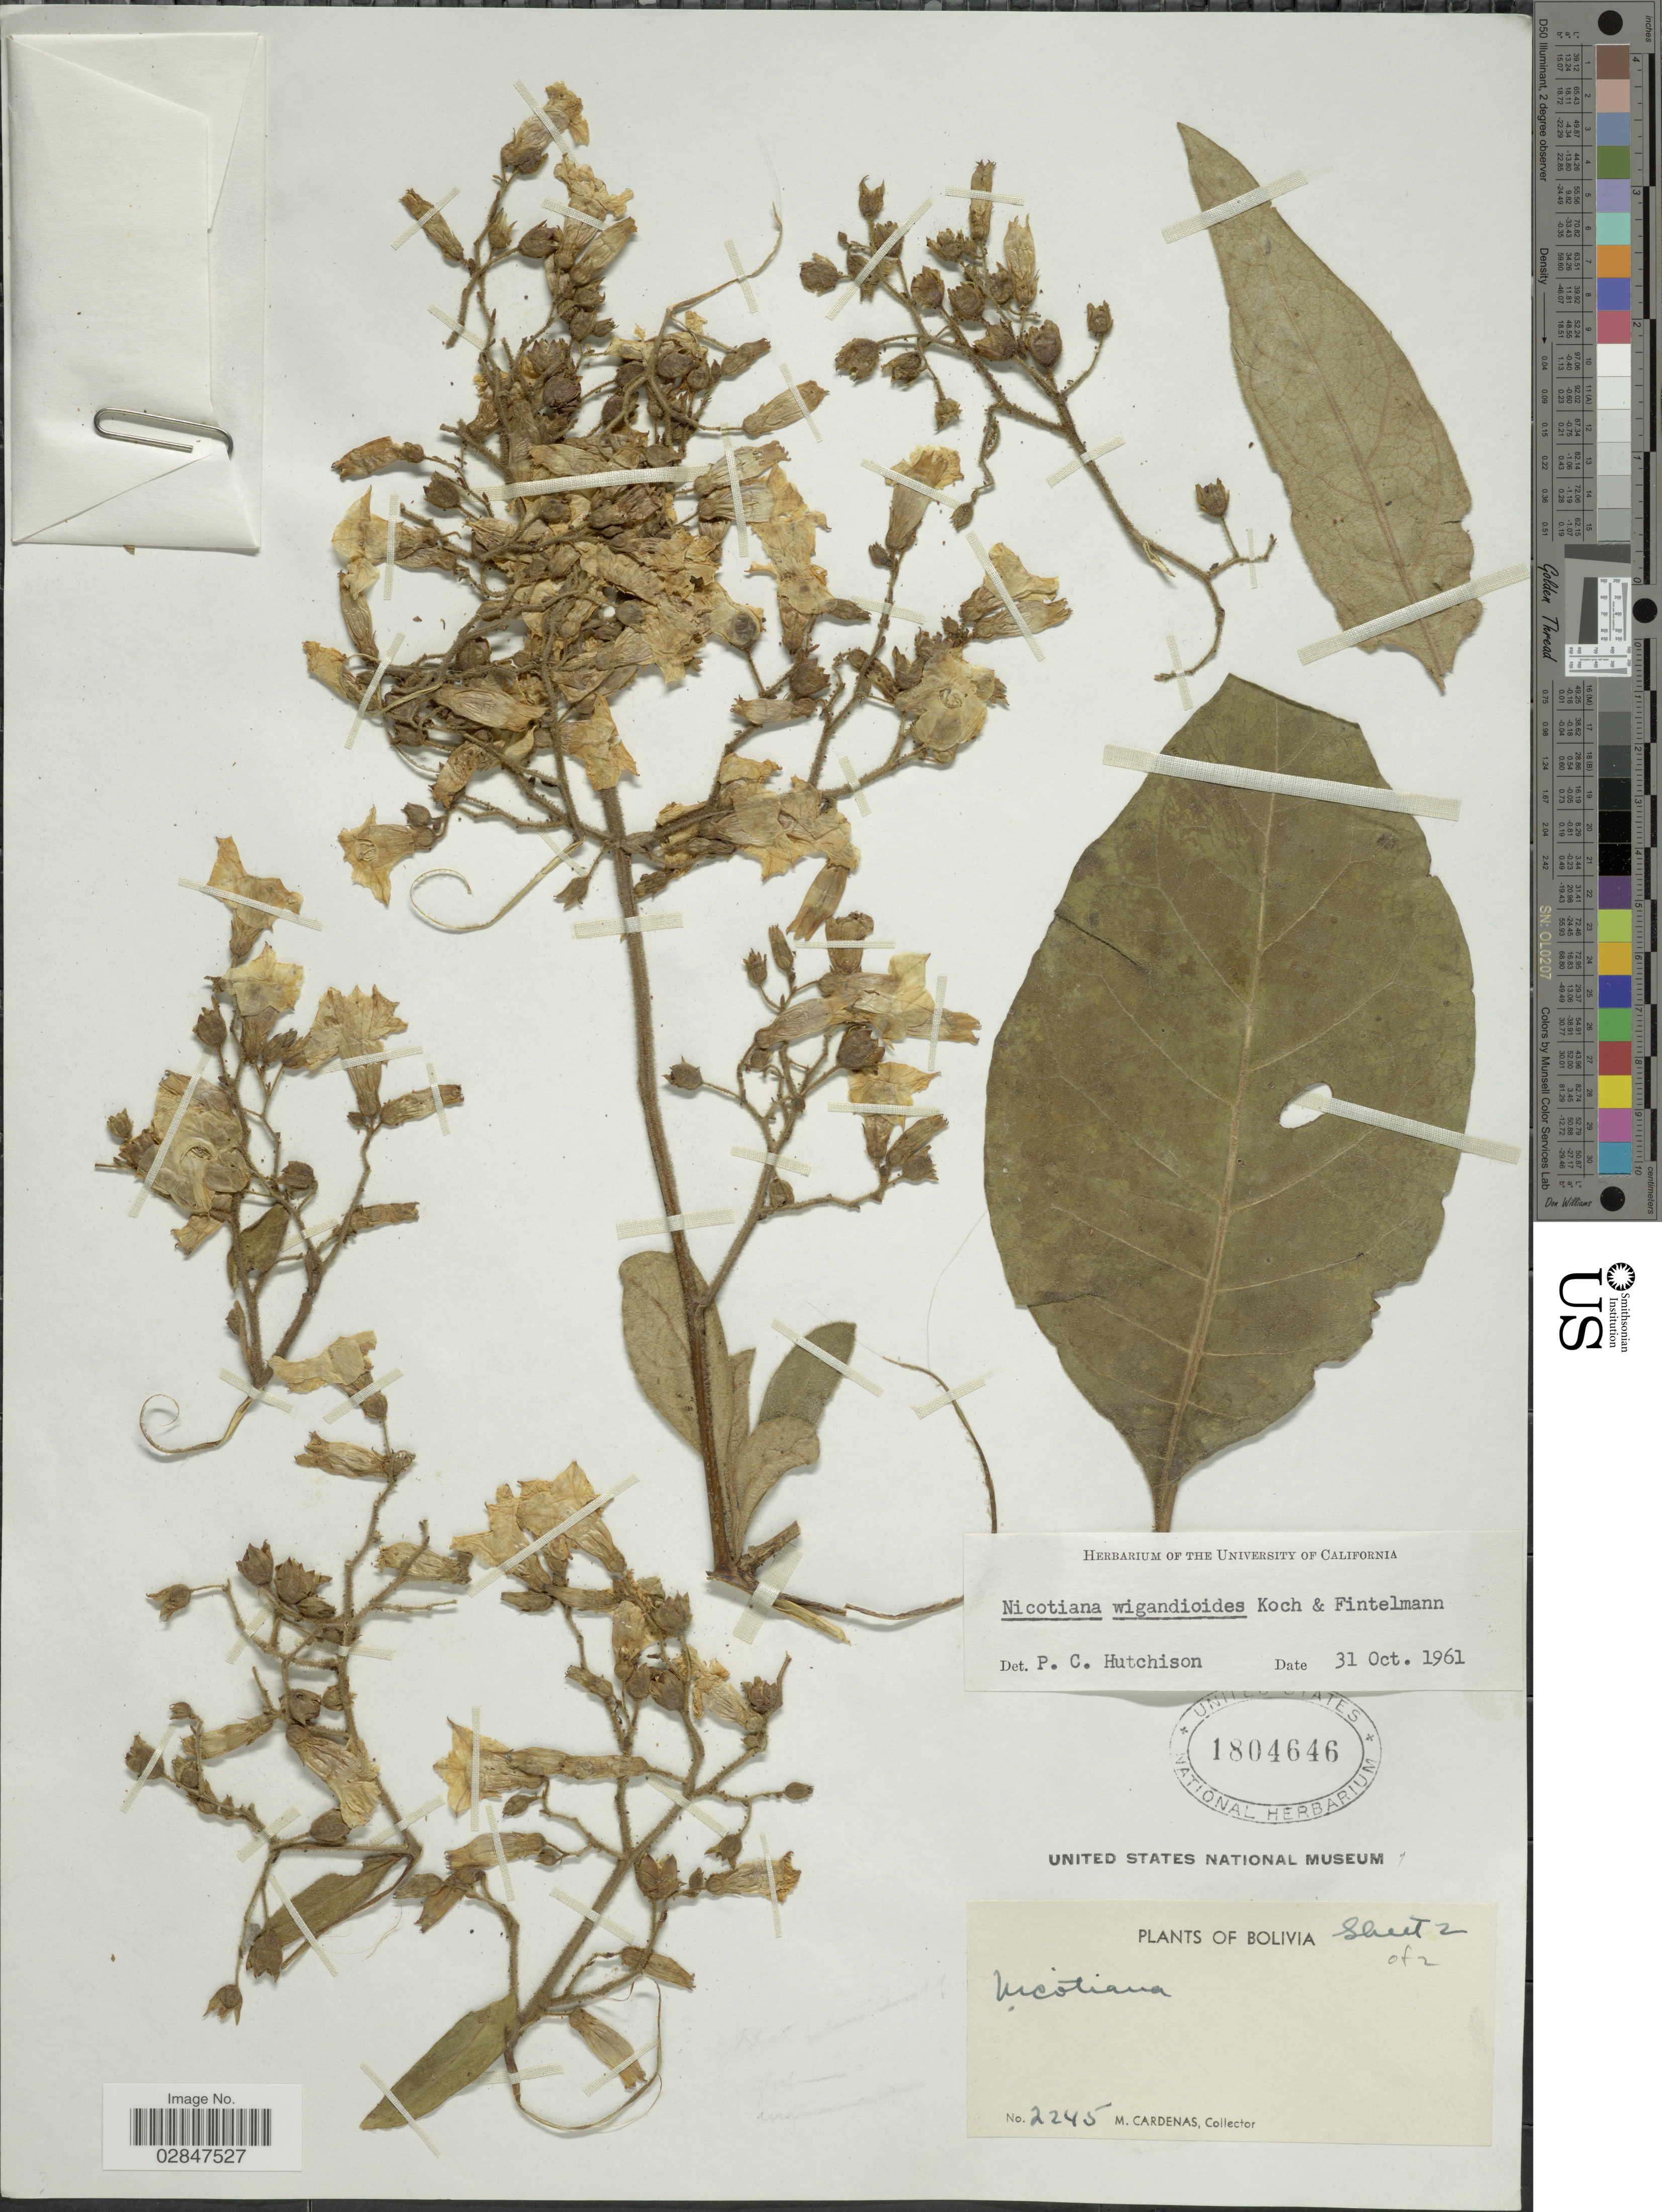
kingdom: Plantae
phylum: Tracheophyta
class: Magnoliopsida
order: Solanales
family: Solanaceae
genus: Nicotiana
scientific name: Nicotiana wigandioides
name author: K. Koch & Fintelm.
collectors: M. Cárdenas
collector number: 2245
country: Bolivia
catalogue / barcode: US 1804646